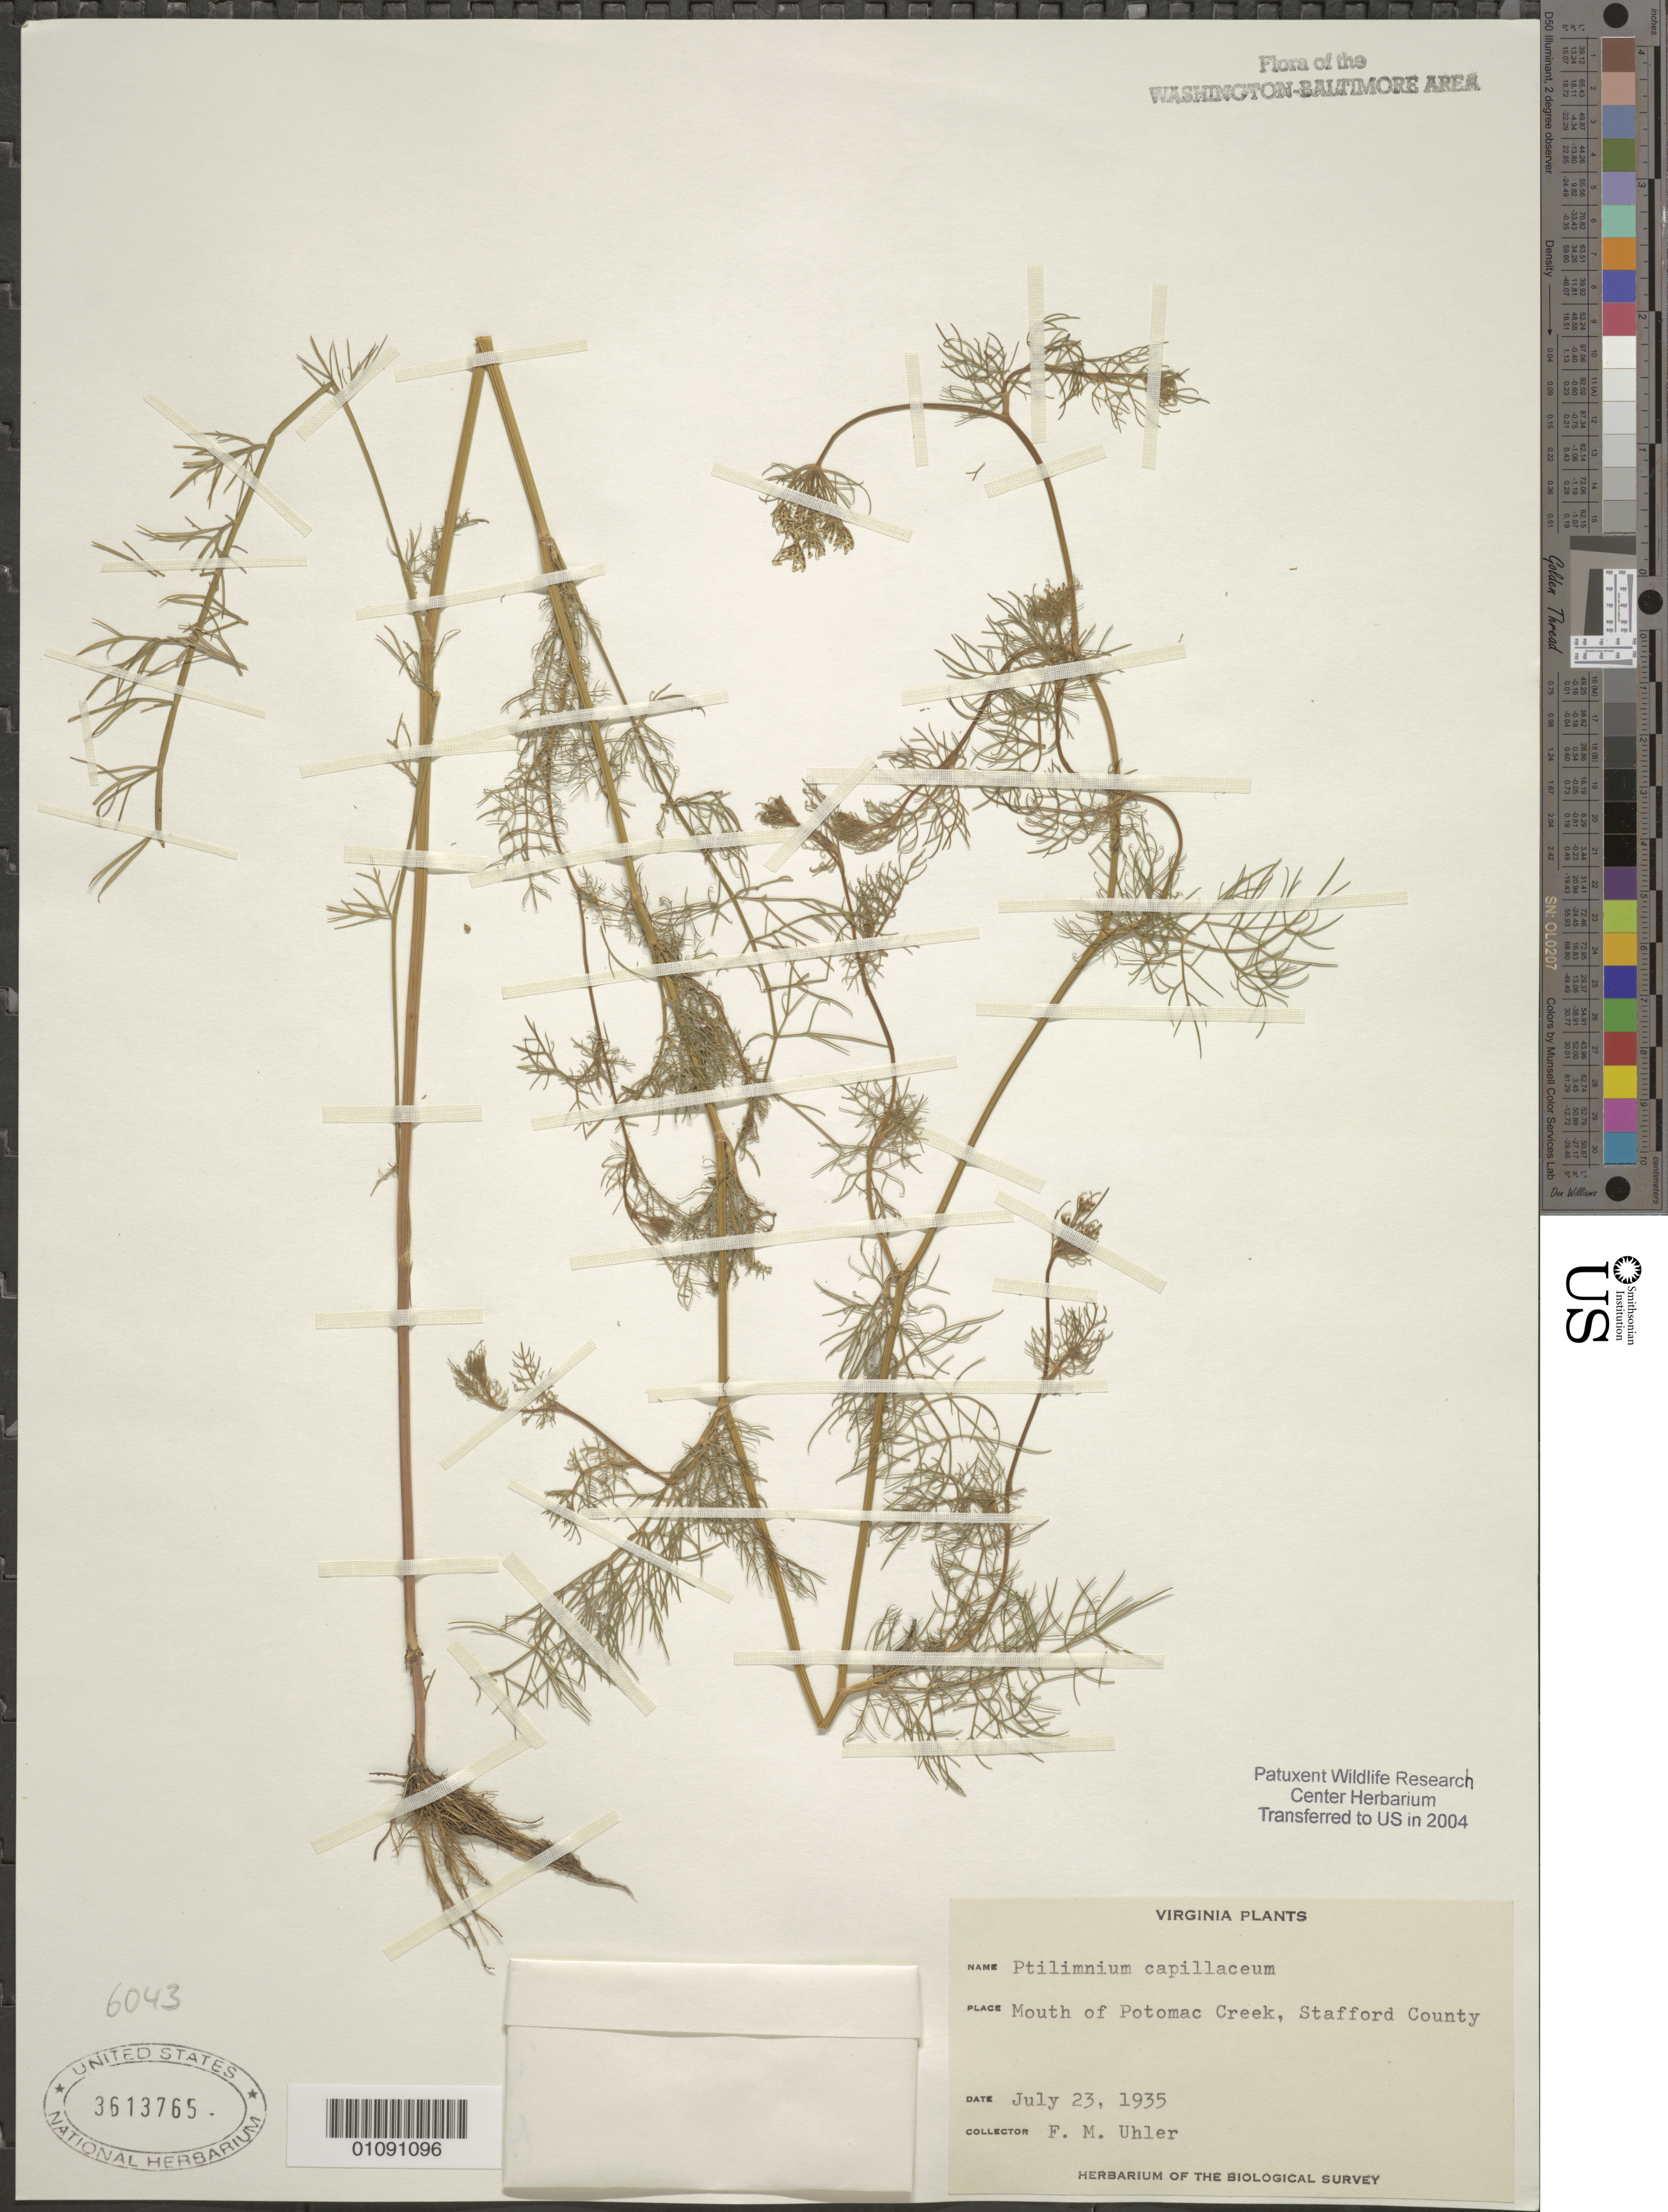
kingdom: Plantae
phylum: Tracheophyta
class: Magnoliopsida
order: Apiales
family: Apiaceae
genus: Ptilimnium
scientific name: Ptilimnium capillaceum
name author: (Michx.) Raf.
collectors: F. M. Uhler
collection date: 1935-07-23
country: United States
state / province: Virginia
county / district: Stafford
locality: Mouth of Potomac Creek.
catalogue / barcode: US 3613765